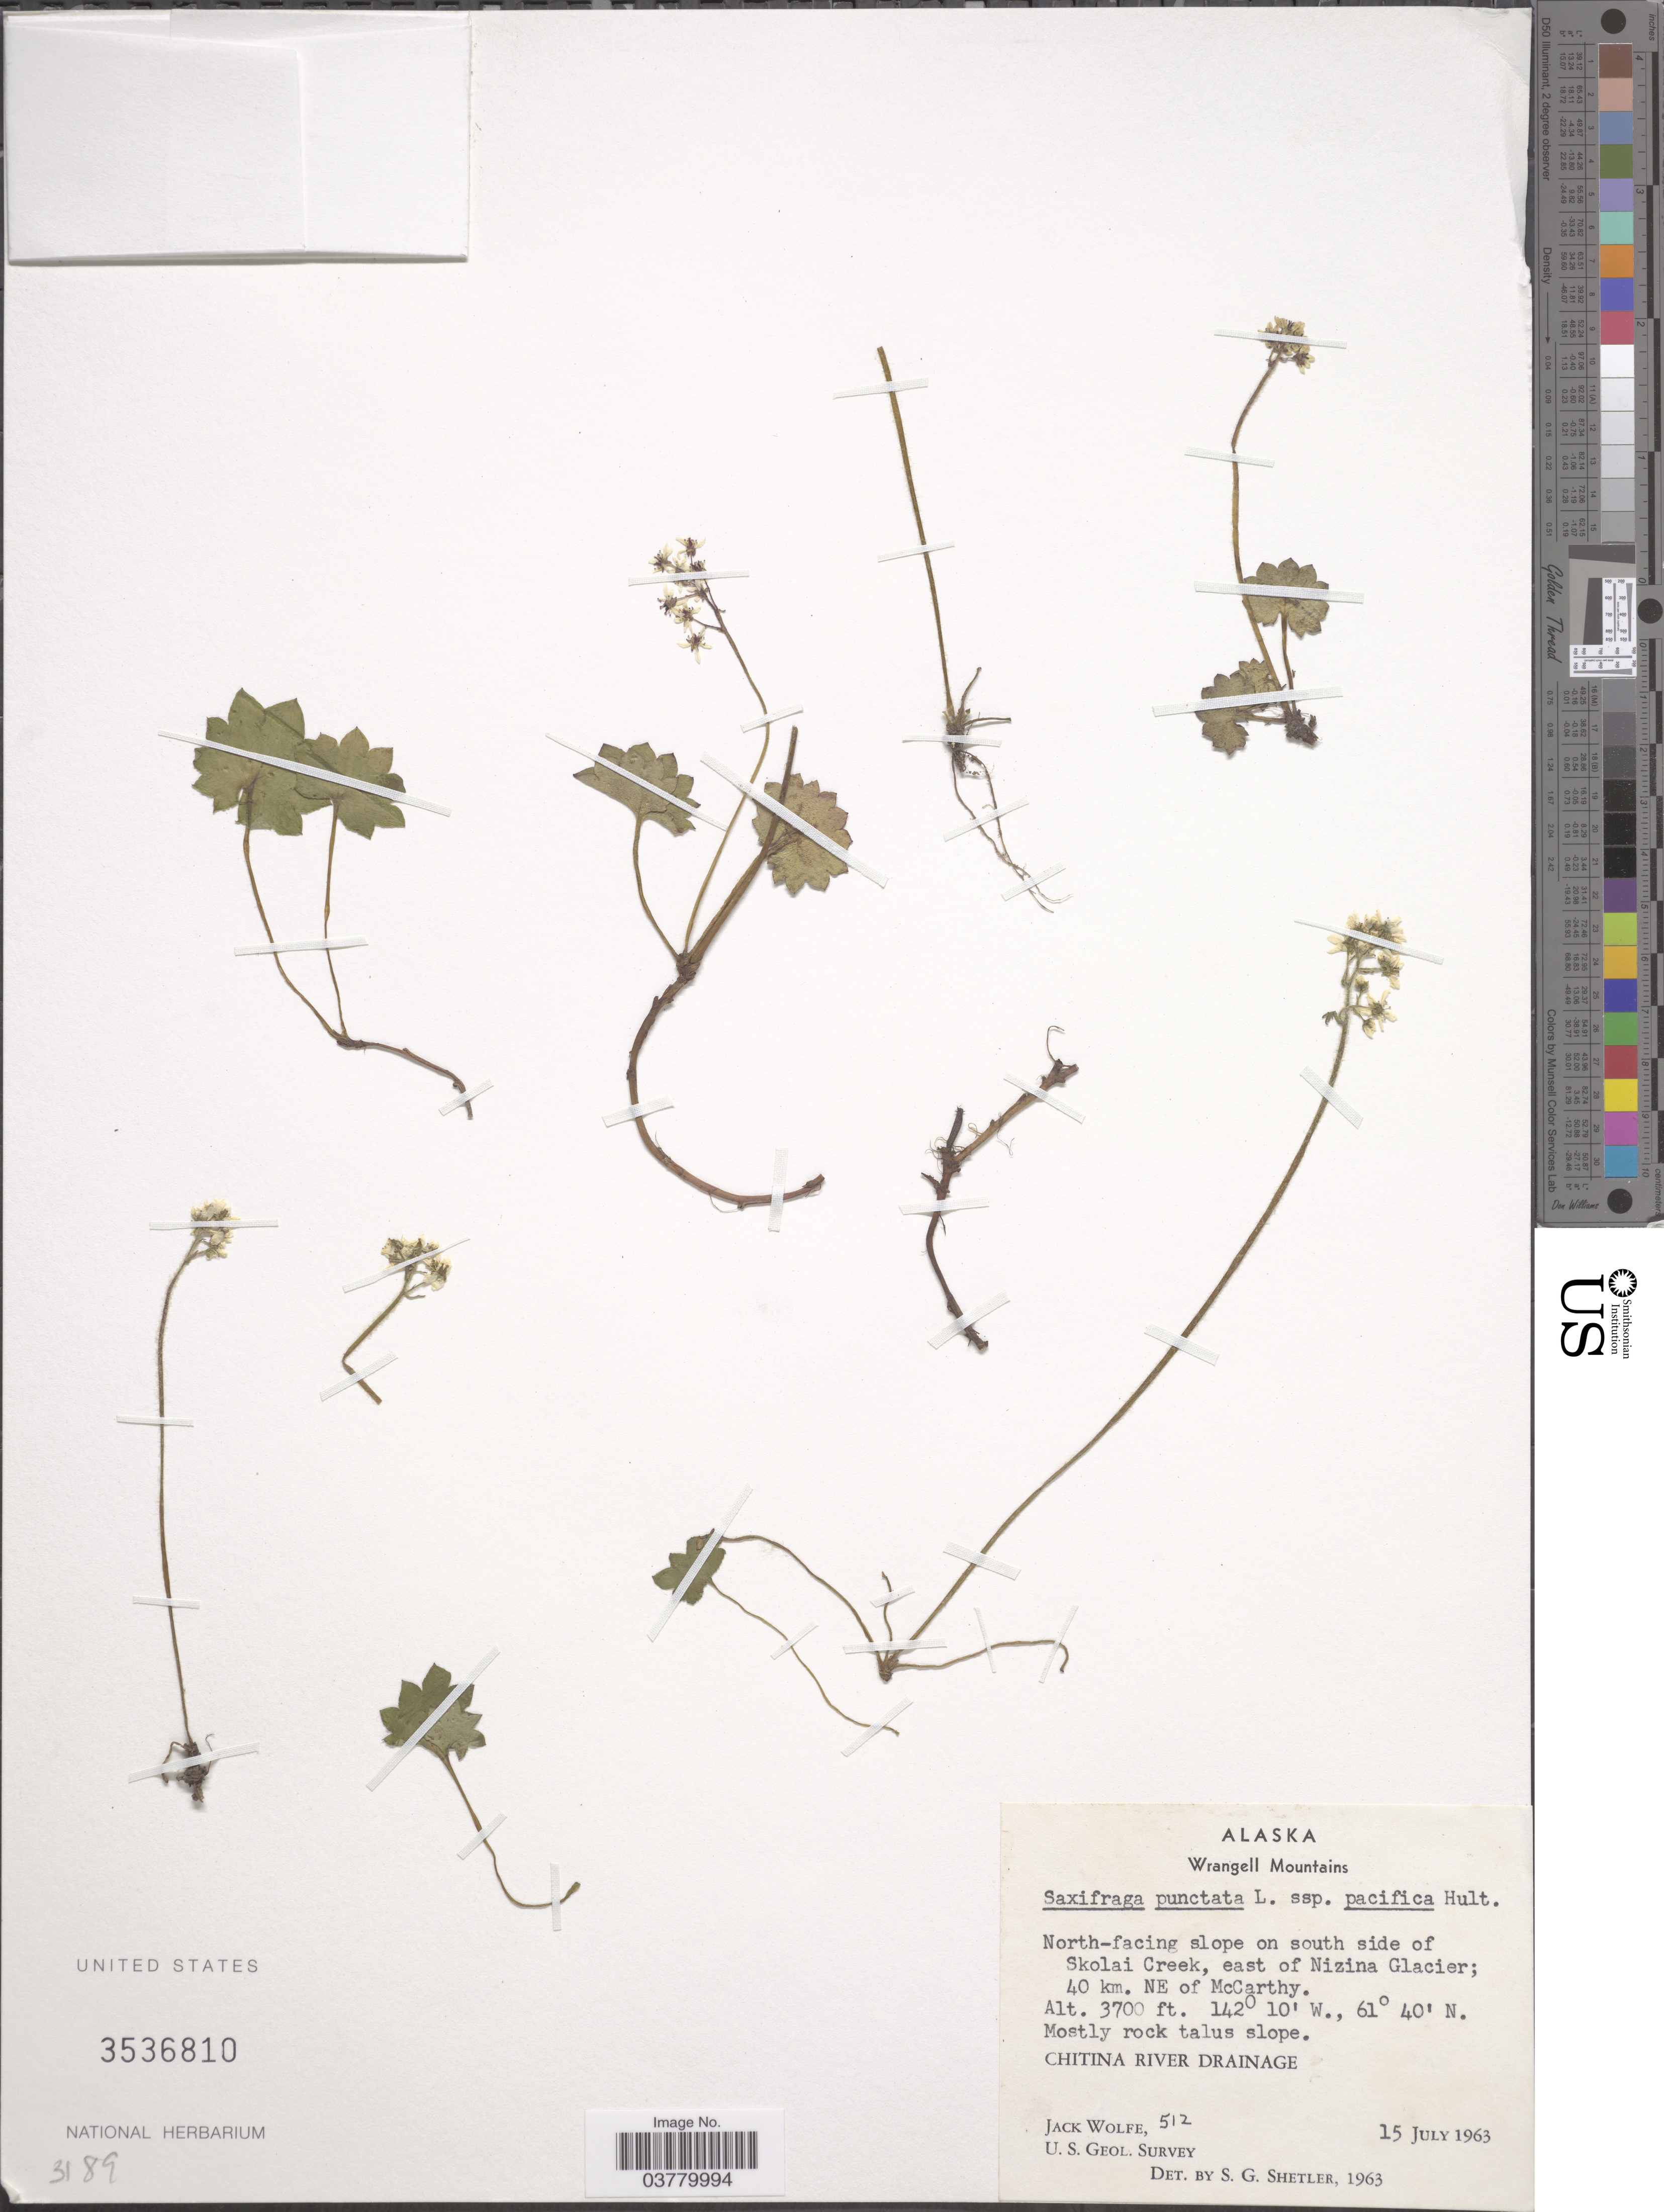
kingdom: Plantae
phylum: Tracheophyta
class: Magnoliopsida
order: Saxifragales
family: Saxifragaceae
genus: Micranthes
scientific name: Micranthes nelsoniana var. porsildiana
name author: (Calder & Savile) Gornall & H. Ohba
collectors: J. Wolfe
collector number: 512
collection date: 1963-07-15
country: United States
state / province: Alaska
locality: Wrangell Mountains. North-facing slope on south side of Skolai Creek, east of Nizina Glacier; 40 km. NE of McCarthy. Chitina River Drainage.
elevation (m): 1128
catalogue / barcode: US 3536810